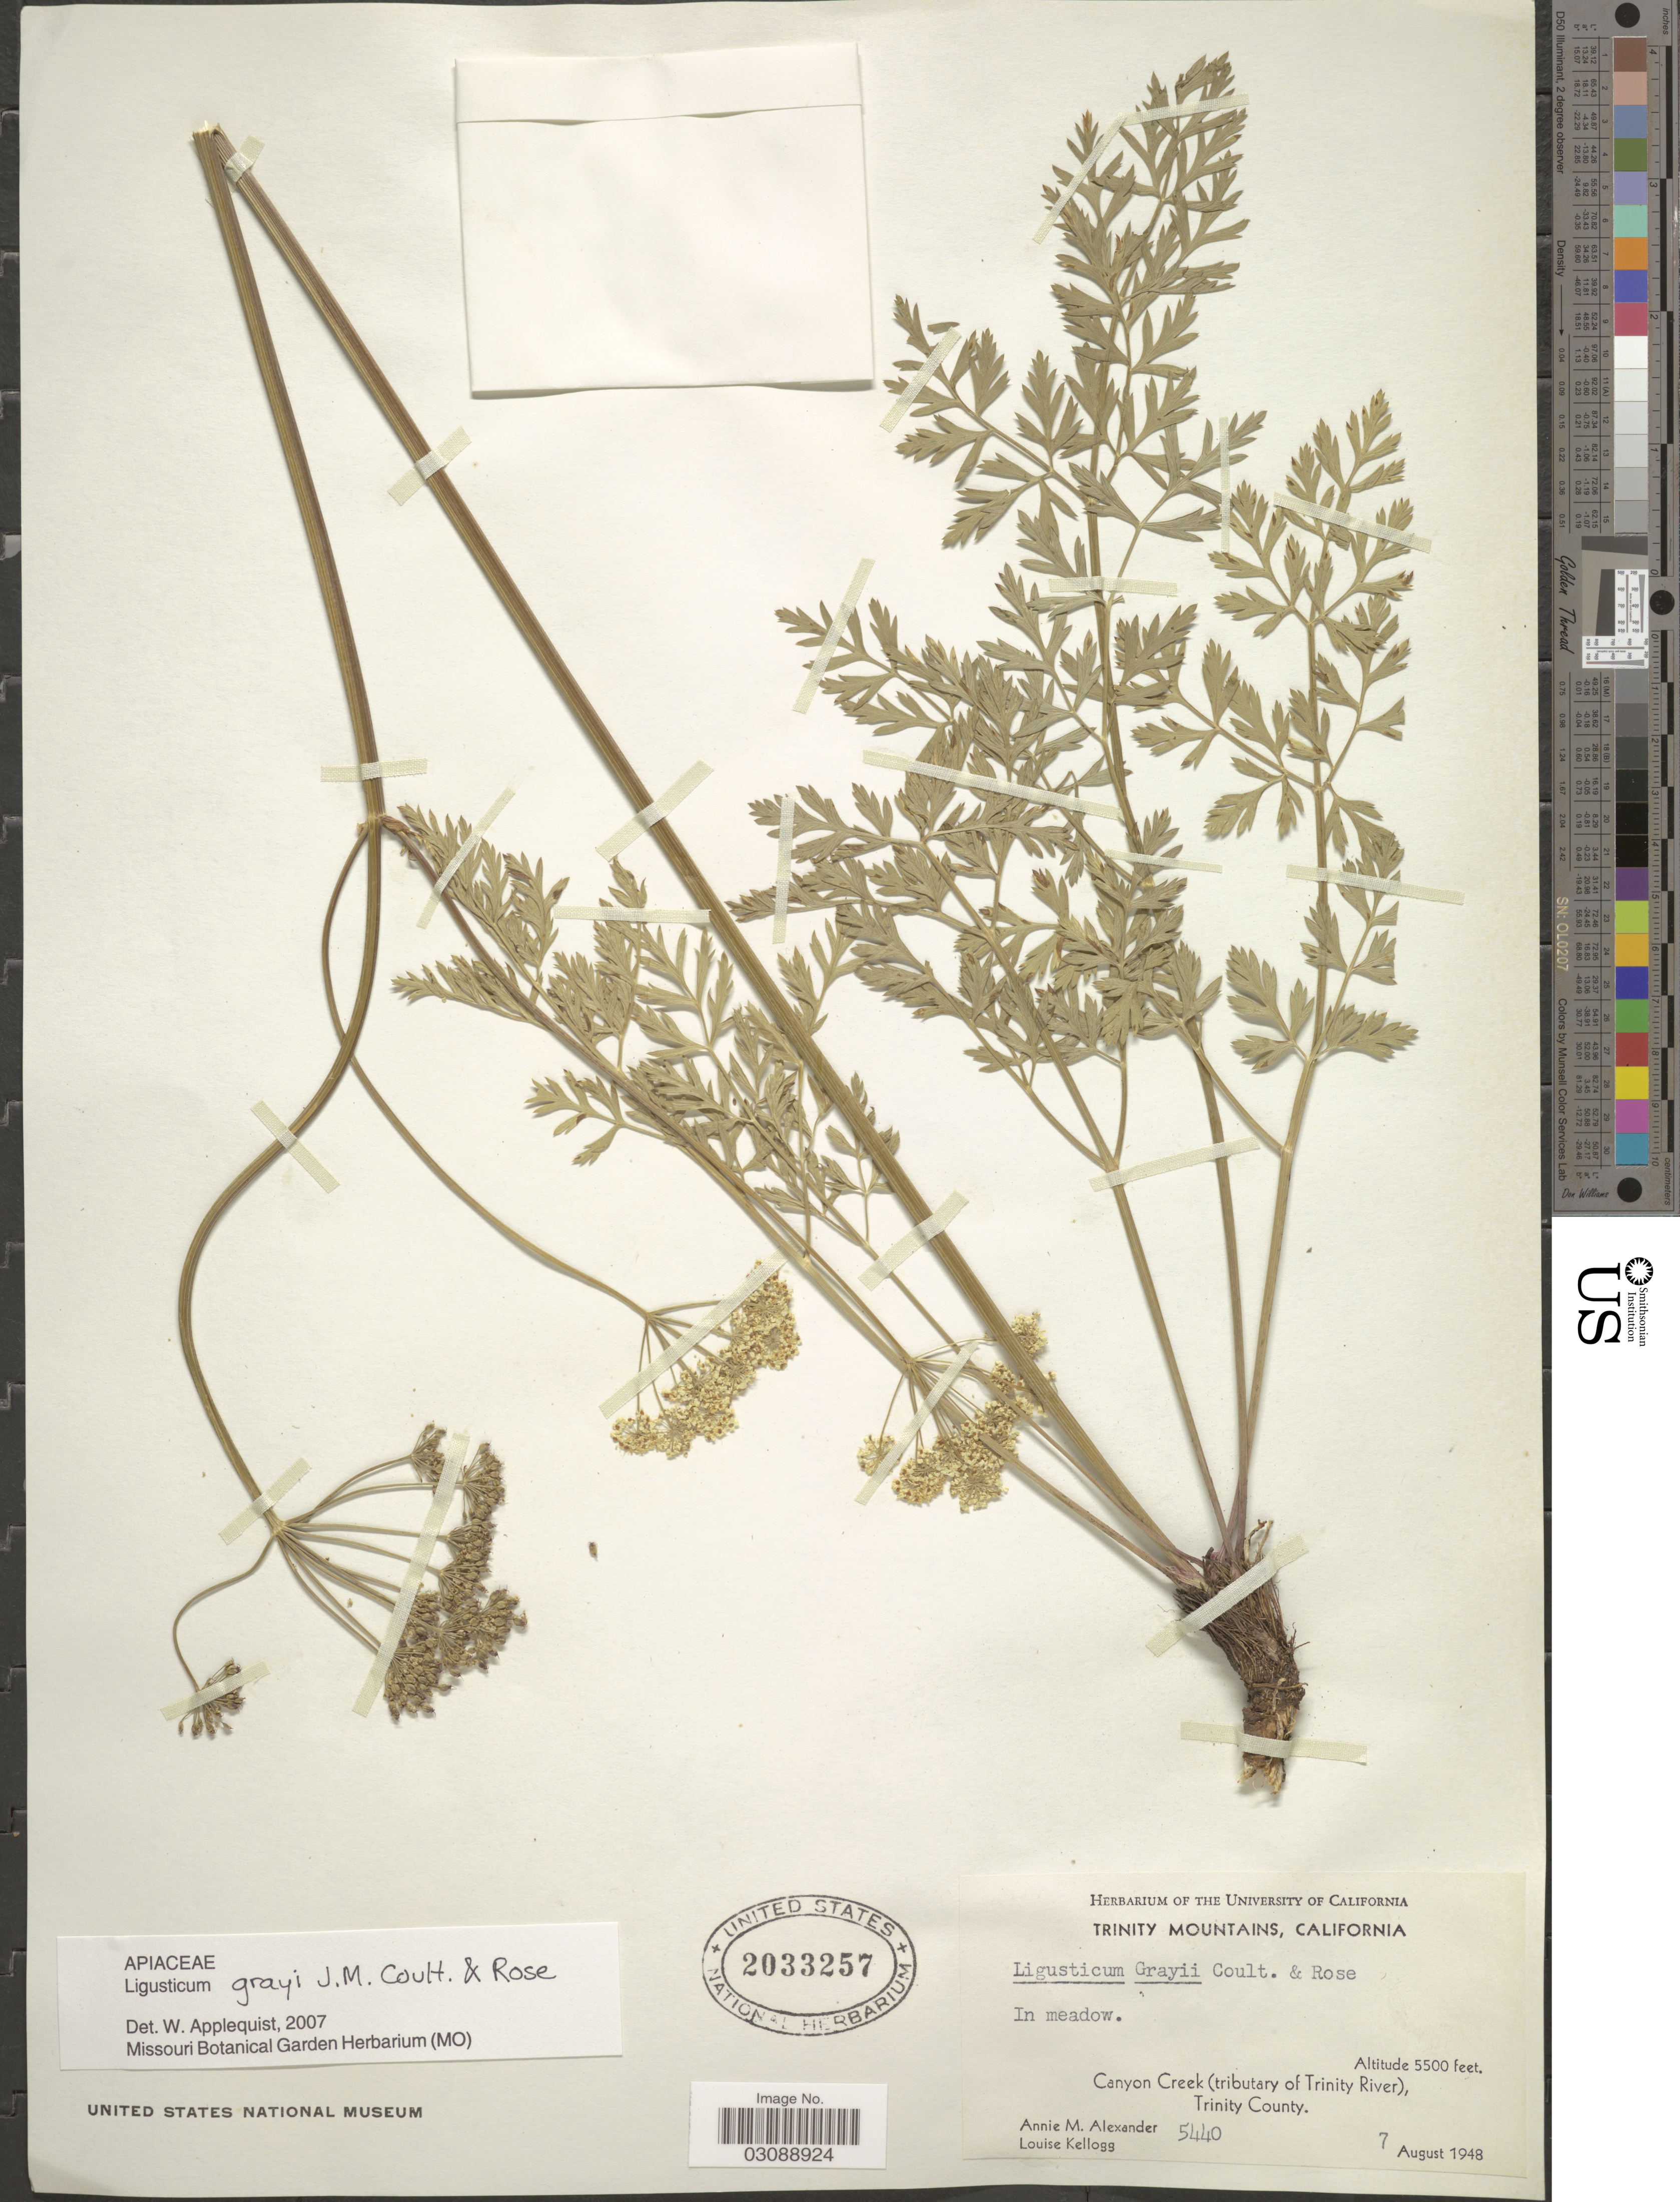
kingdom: Plantae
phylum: Tracheophyta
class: Magnoliopsida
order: Apiales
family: Apiaceae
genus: Ligusticum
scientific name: Ligusticum grayi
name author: J.M. Coult. & Rose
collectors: A. M. Alexander & L. Kellog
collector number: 5440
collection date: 1948-08-07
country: United States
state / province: California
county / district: Trinity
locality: Trinity Mountains. In meadow. Canyon Creek (tributary of Trinity River), Trinity County.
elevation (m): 1676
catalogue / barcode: US 2033257